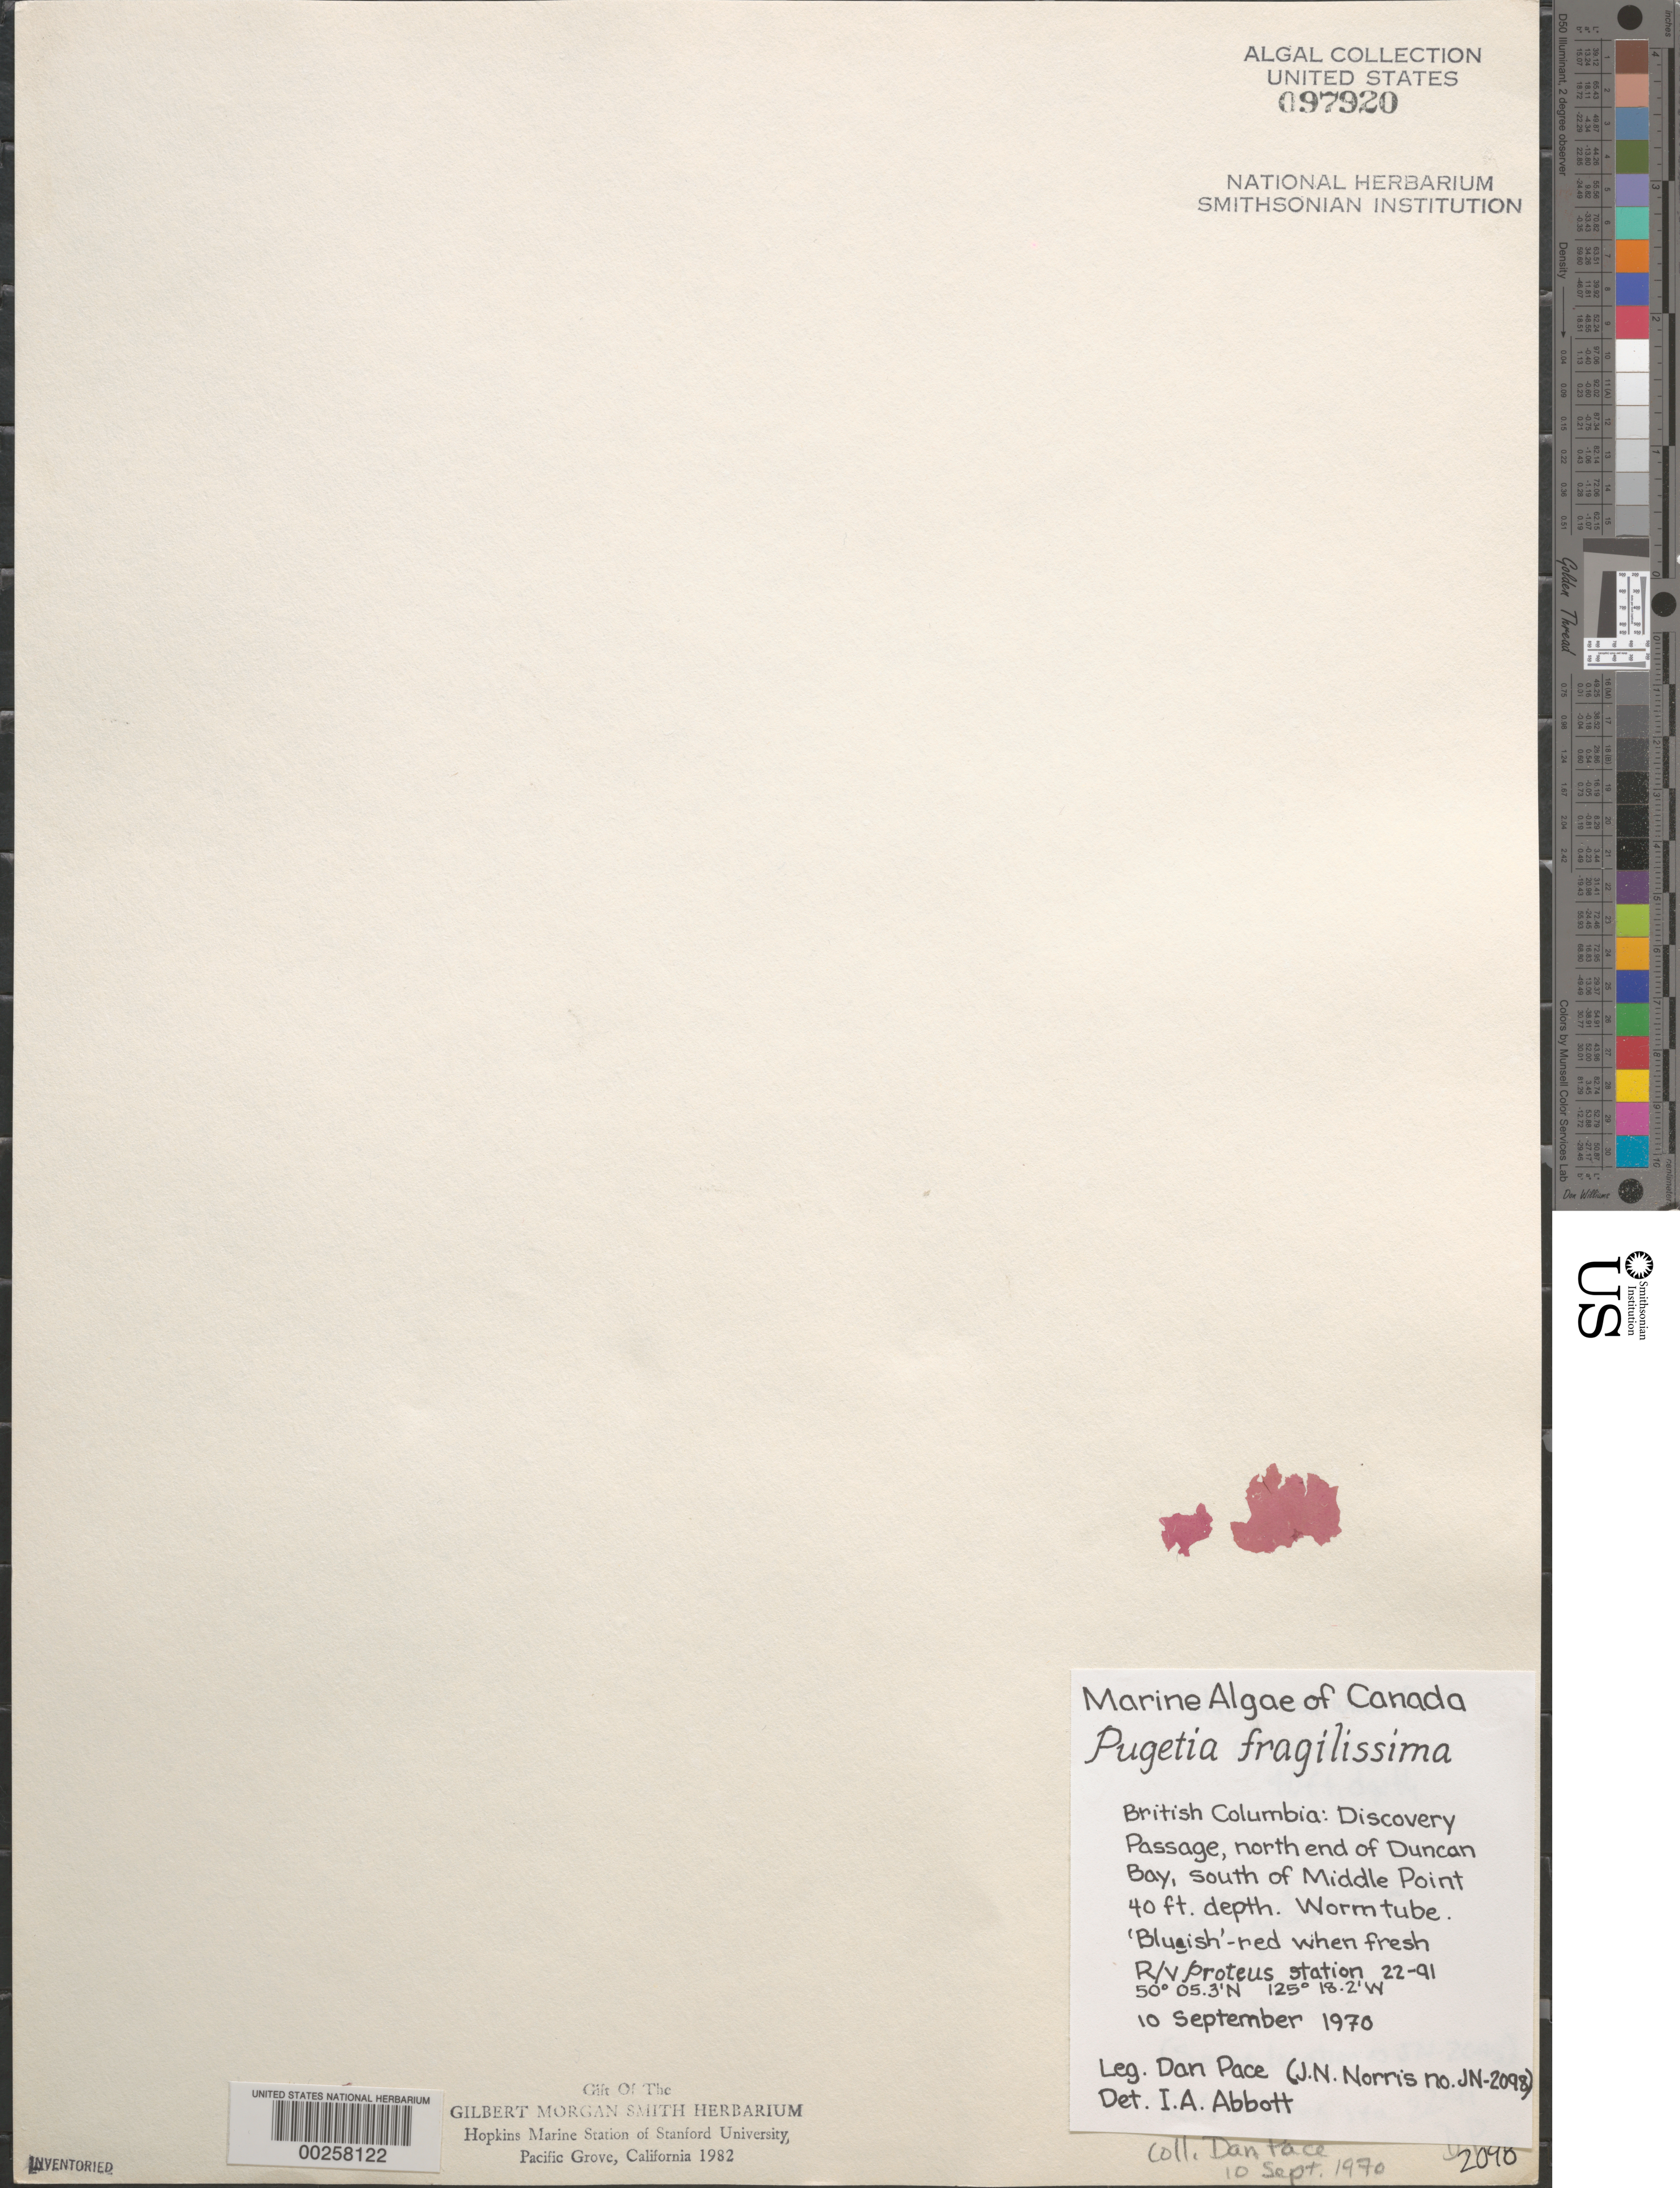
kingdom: Plantae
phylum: Rhodophyta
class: Florideophyceae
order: Gigartinales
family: Kallymeniaceae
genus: Pugetia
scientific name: Pugetia fragilissima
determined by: Abbott, Isabella A.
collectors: D. Pace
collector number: Jn-2098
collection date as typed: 10 Sep 1970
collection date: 1970-09-10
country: Canada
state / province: British Columbia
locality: Discovery Passage, Duncan Bay, south of Middle Point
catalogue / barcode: US 97920